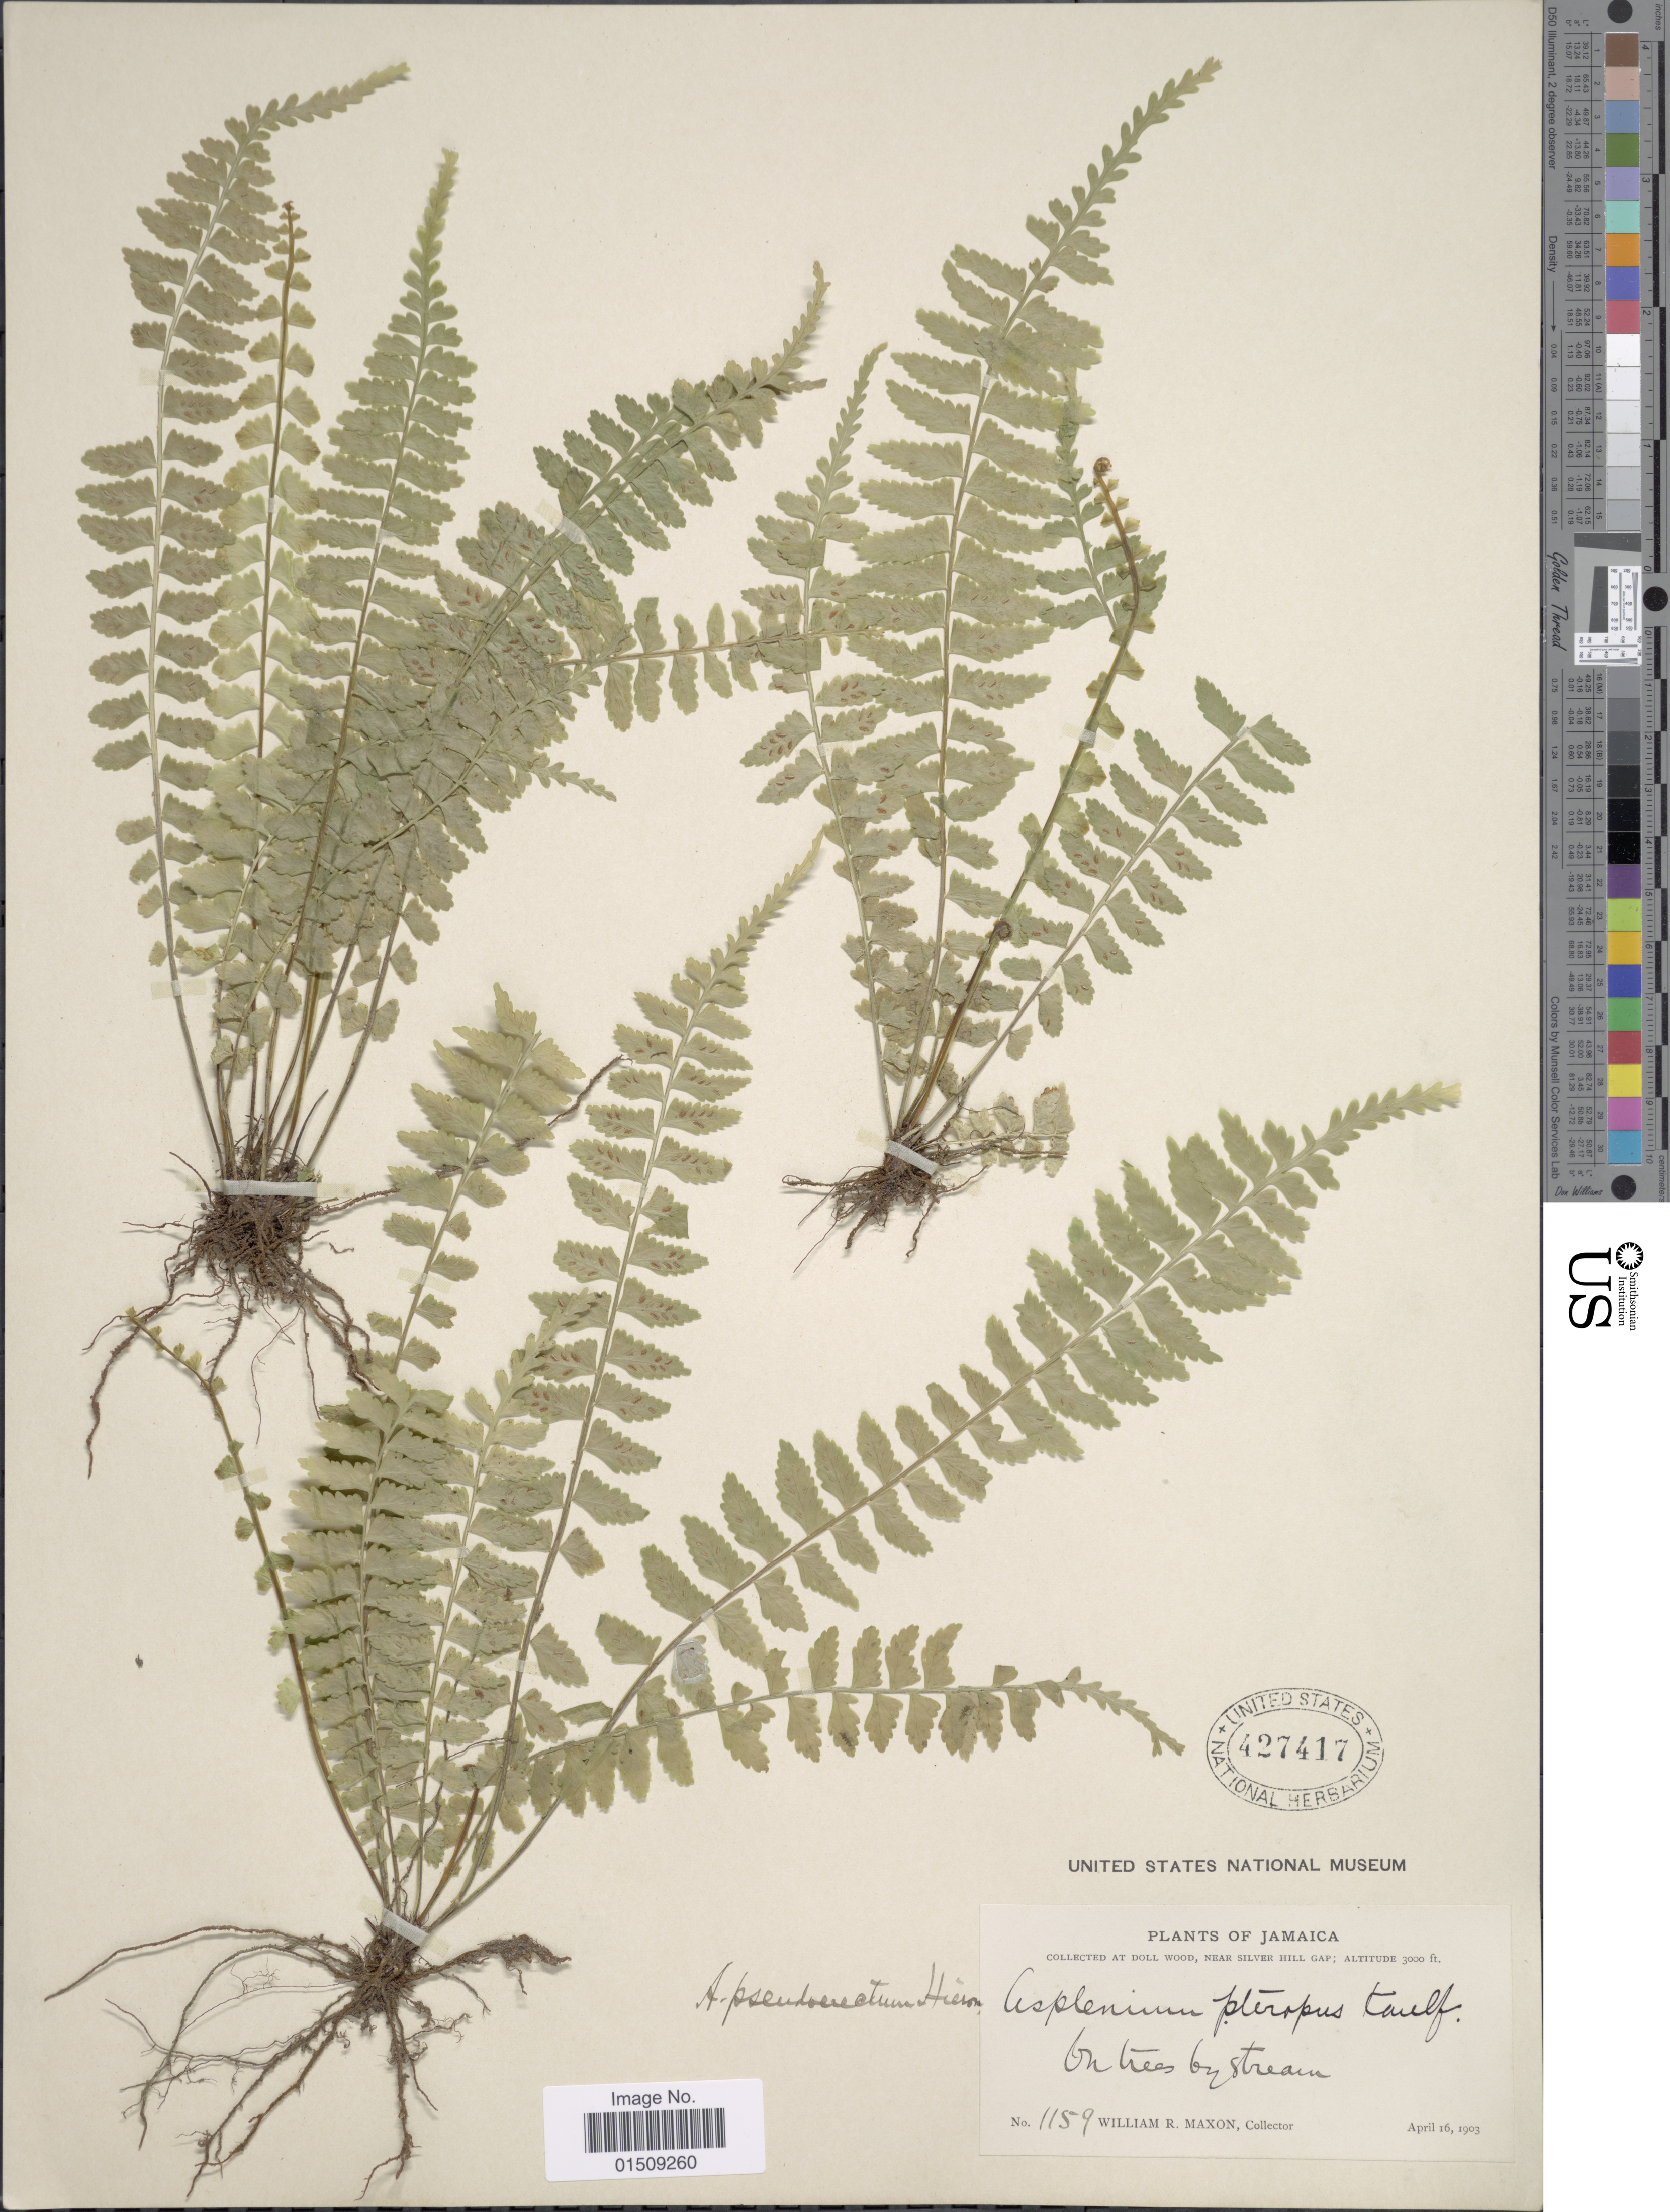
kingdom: Plantae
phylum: Tracheophyta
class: Polypodiopsida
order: Polypodiales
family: Aspleniaceae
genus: Asplenium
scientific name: Asplenium pteropus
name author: Kaulf.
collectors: W. R. Maxon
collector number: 1159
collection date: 1903-04-16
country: Jamaica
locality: Doll Wood, near Silver Hill Gap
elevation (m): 914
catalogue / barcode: US 427417